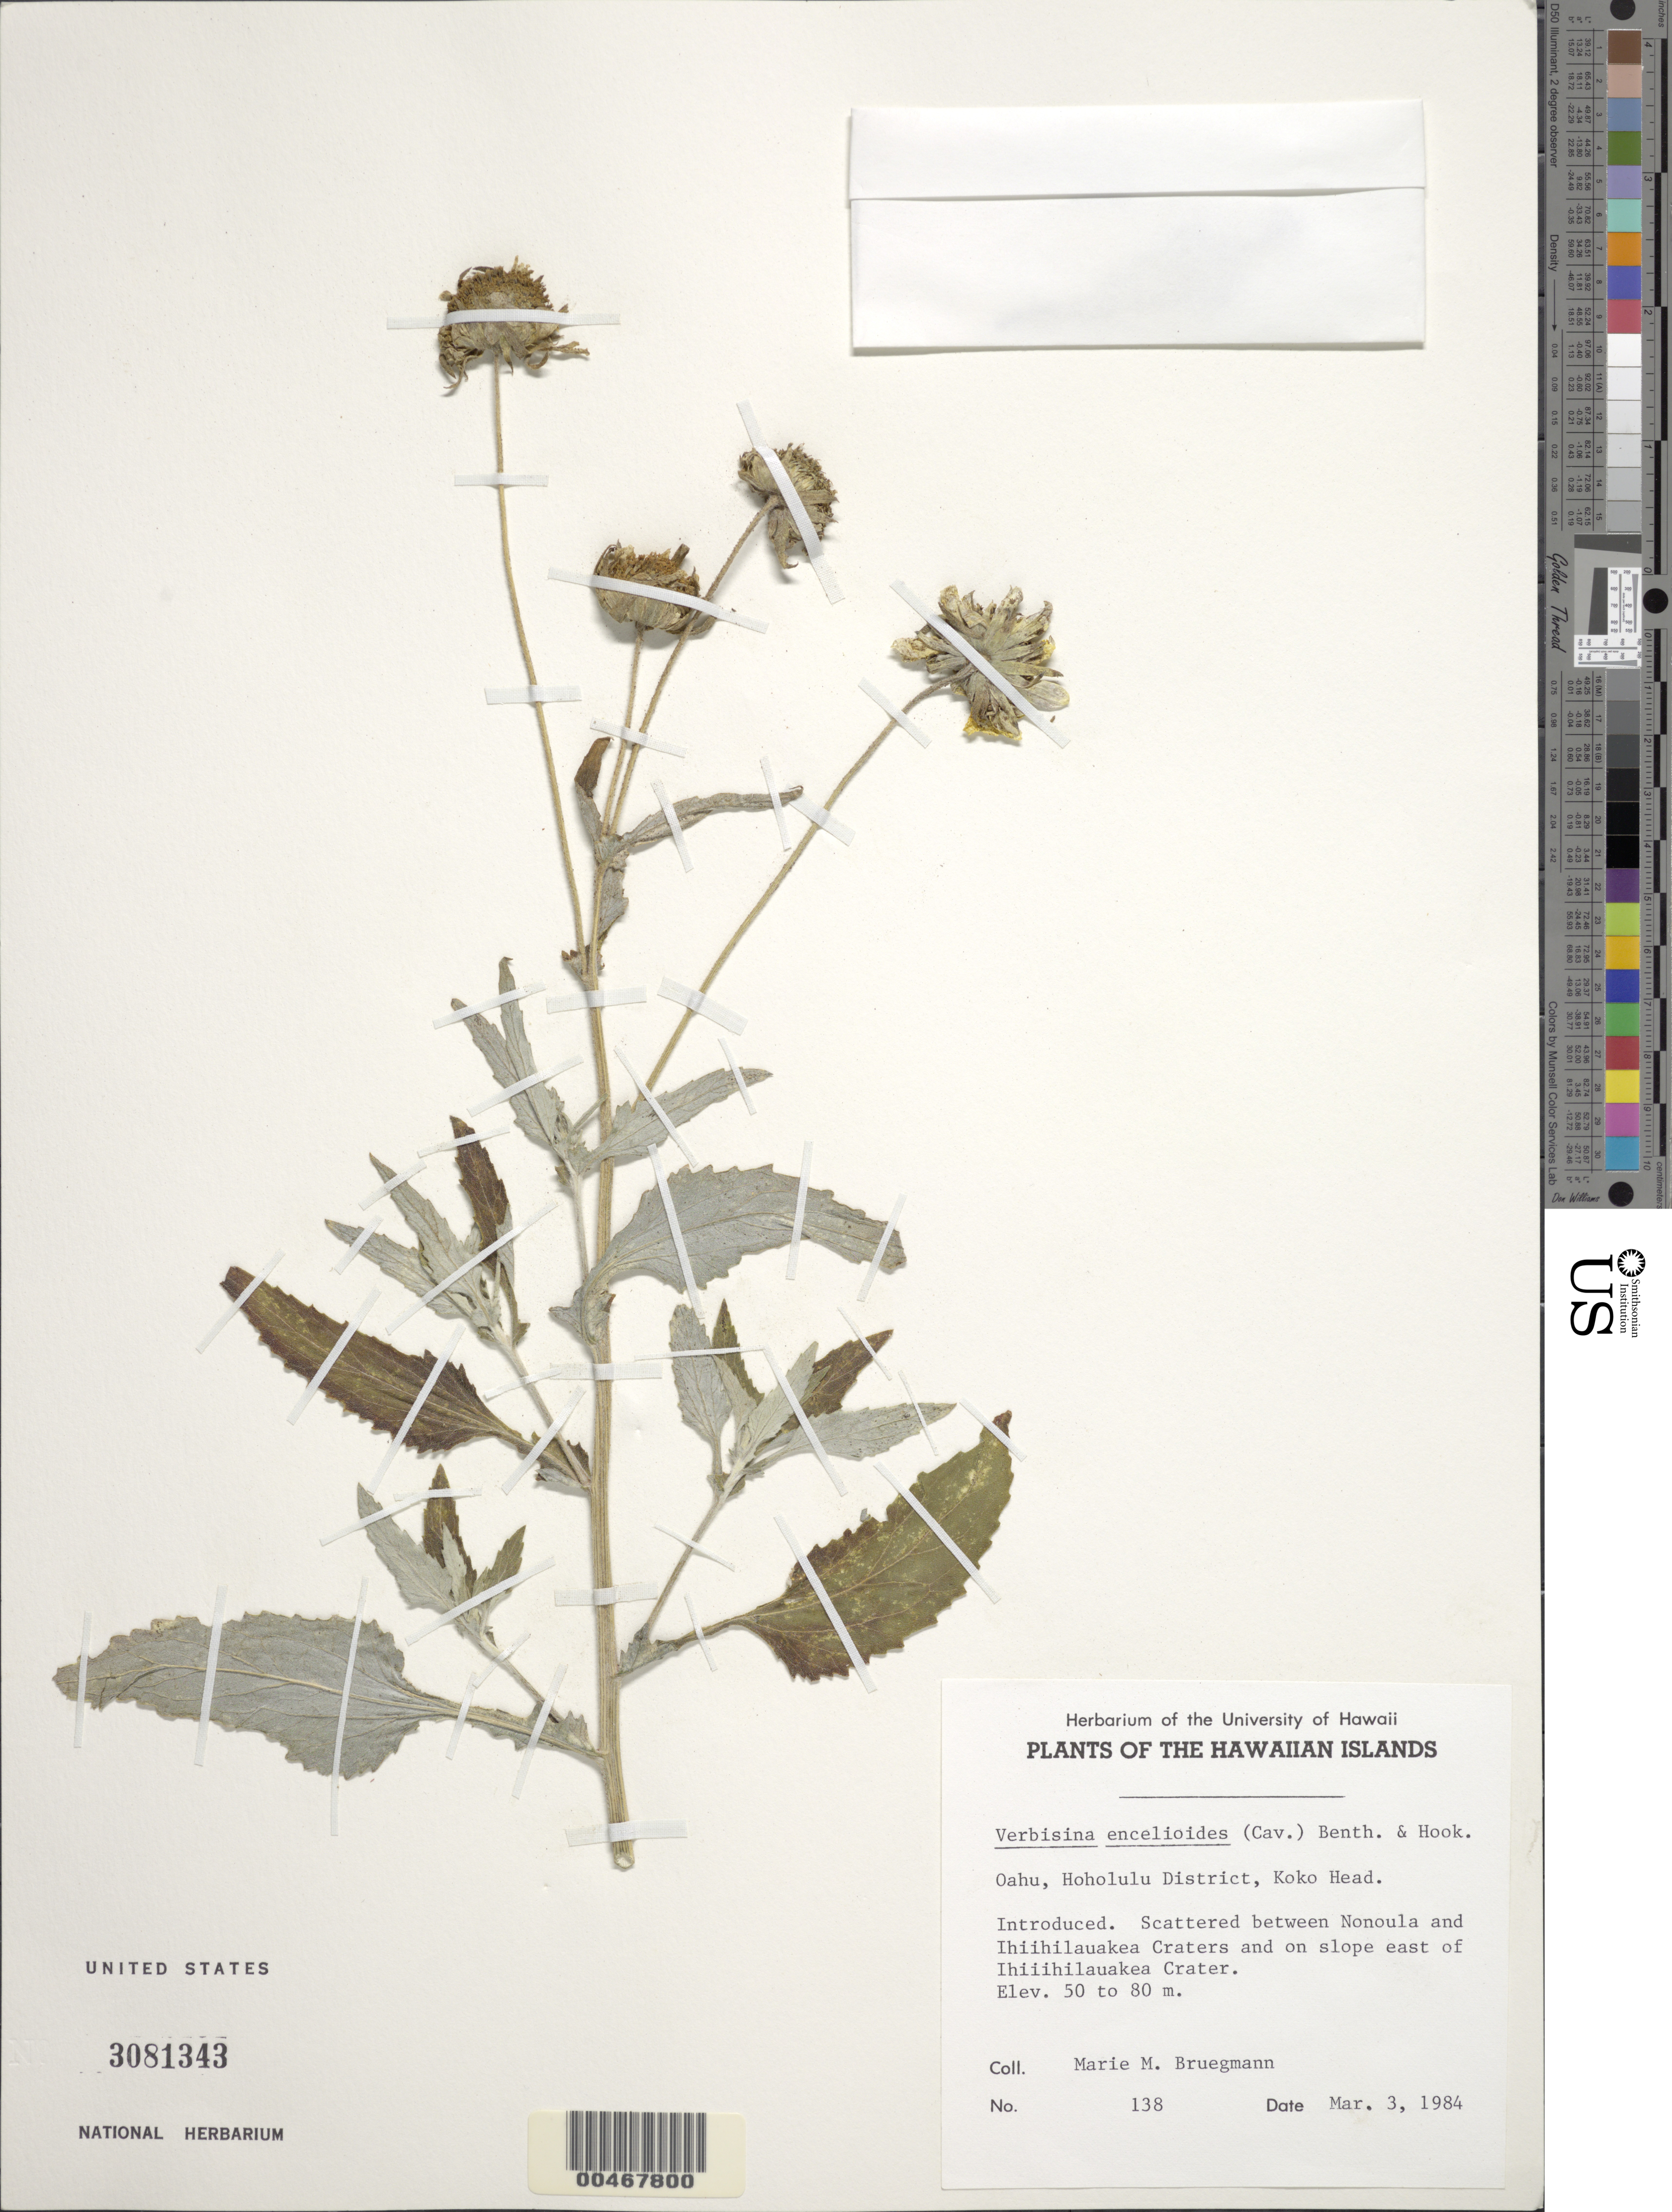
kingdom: Plantae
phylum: Tracheophyta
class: Magnoliopsida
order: Asterales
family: Asteraceae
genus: Verbesina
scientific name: Verbesina encelioides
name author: (Cav.) Benth. & Hook. ex A. Gray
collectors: M. Bruegmann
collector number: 138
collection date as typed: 3 Mar 1984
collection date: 1984-03-03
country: United States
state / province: Hawaii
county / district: Honolulu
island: Oahu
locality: Honolulu Dist., Koko Head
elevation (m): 50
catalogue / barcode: US 3081343